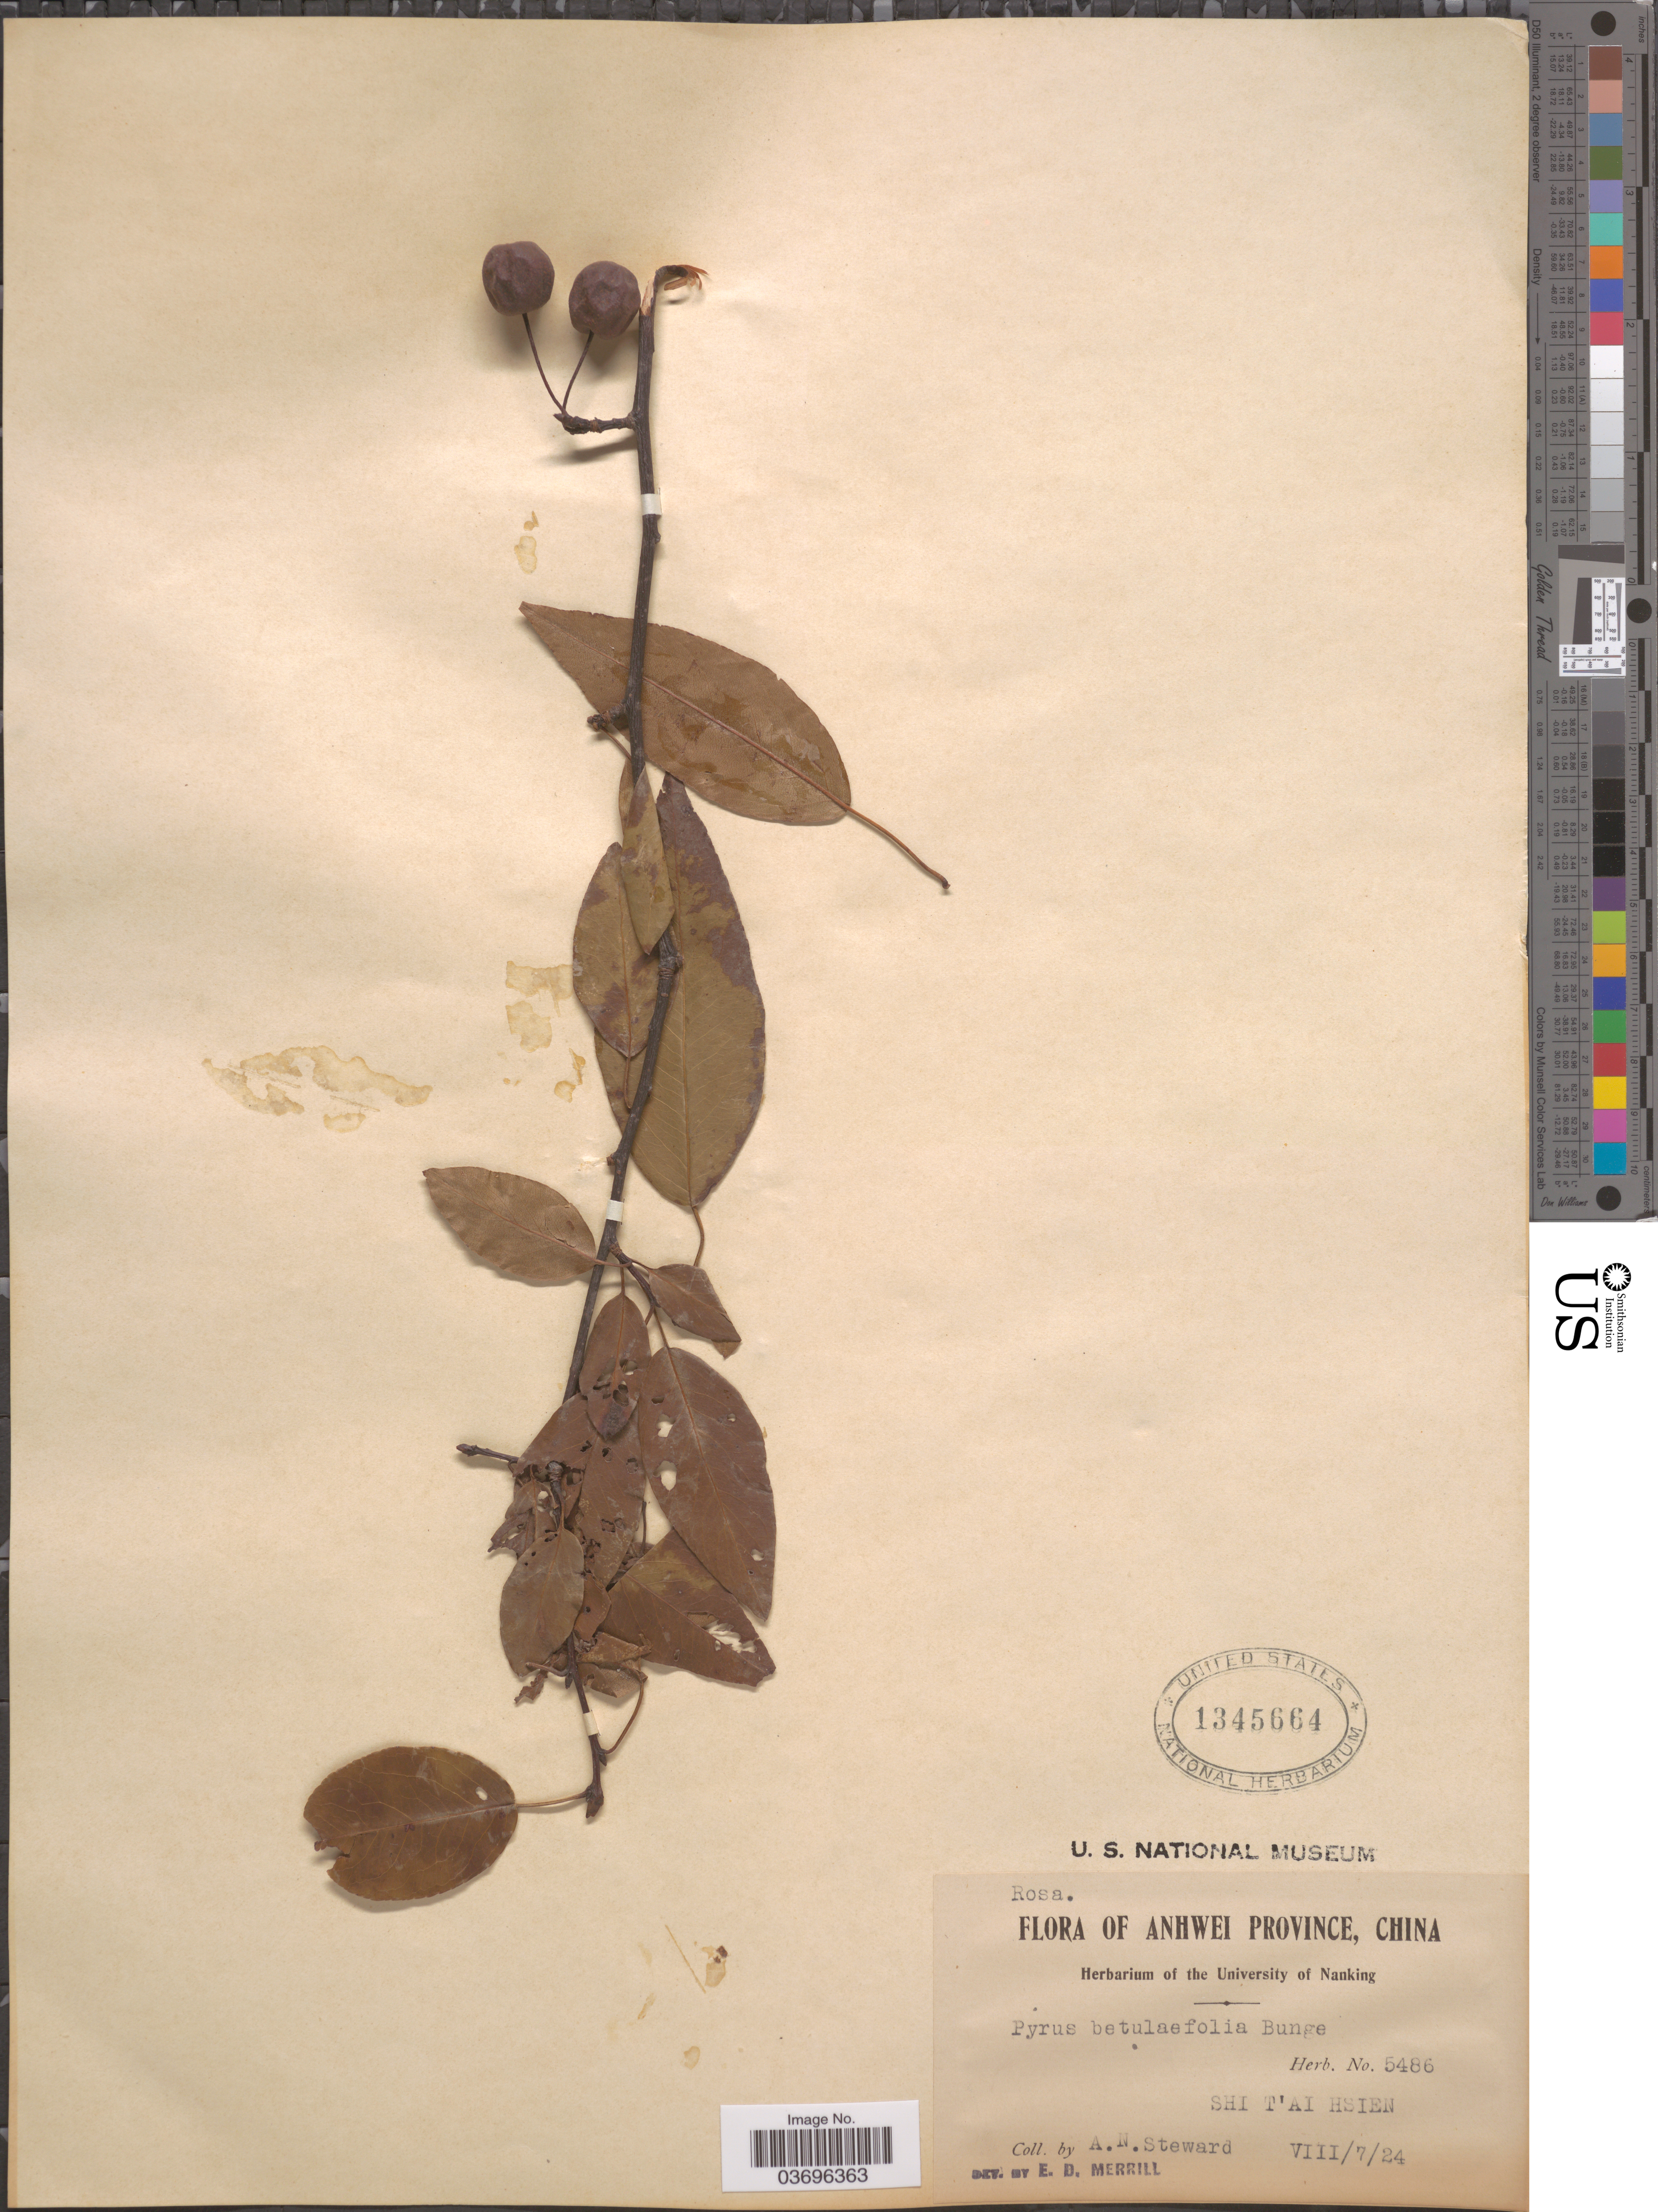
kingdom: Plantae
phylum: Tracheophyta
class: Magnoliopsida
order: Rosales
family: Rosaceae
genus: Pyrus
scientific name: Pyrus betulifolia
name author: Bunge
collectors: A. N. Steward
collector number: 5486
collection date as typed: Transcribed d/m/y: 7/8/24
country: China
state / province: Anhui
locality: Anhwei Province. Shi T'ai Hsien.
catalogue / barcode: US 1345664